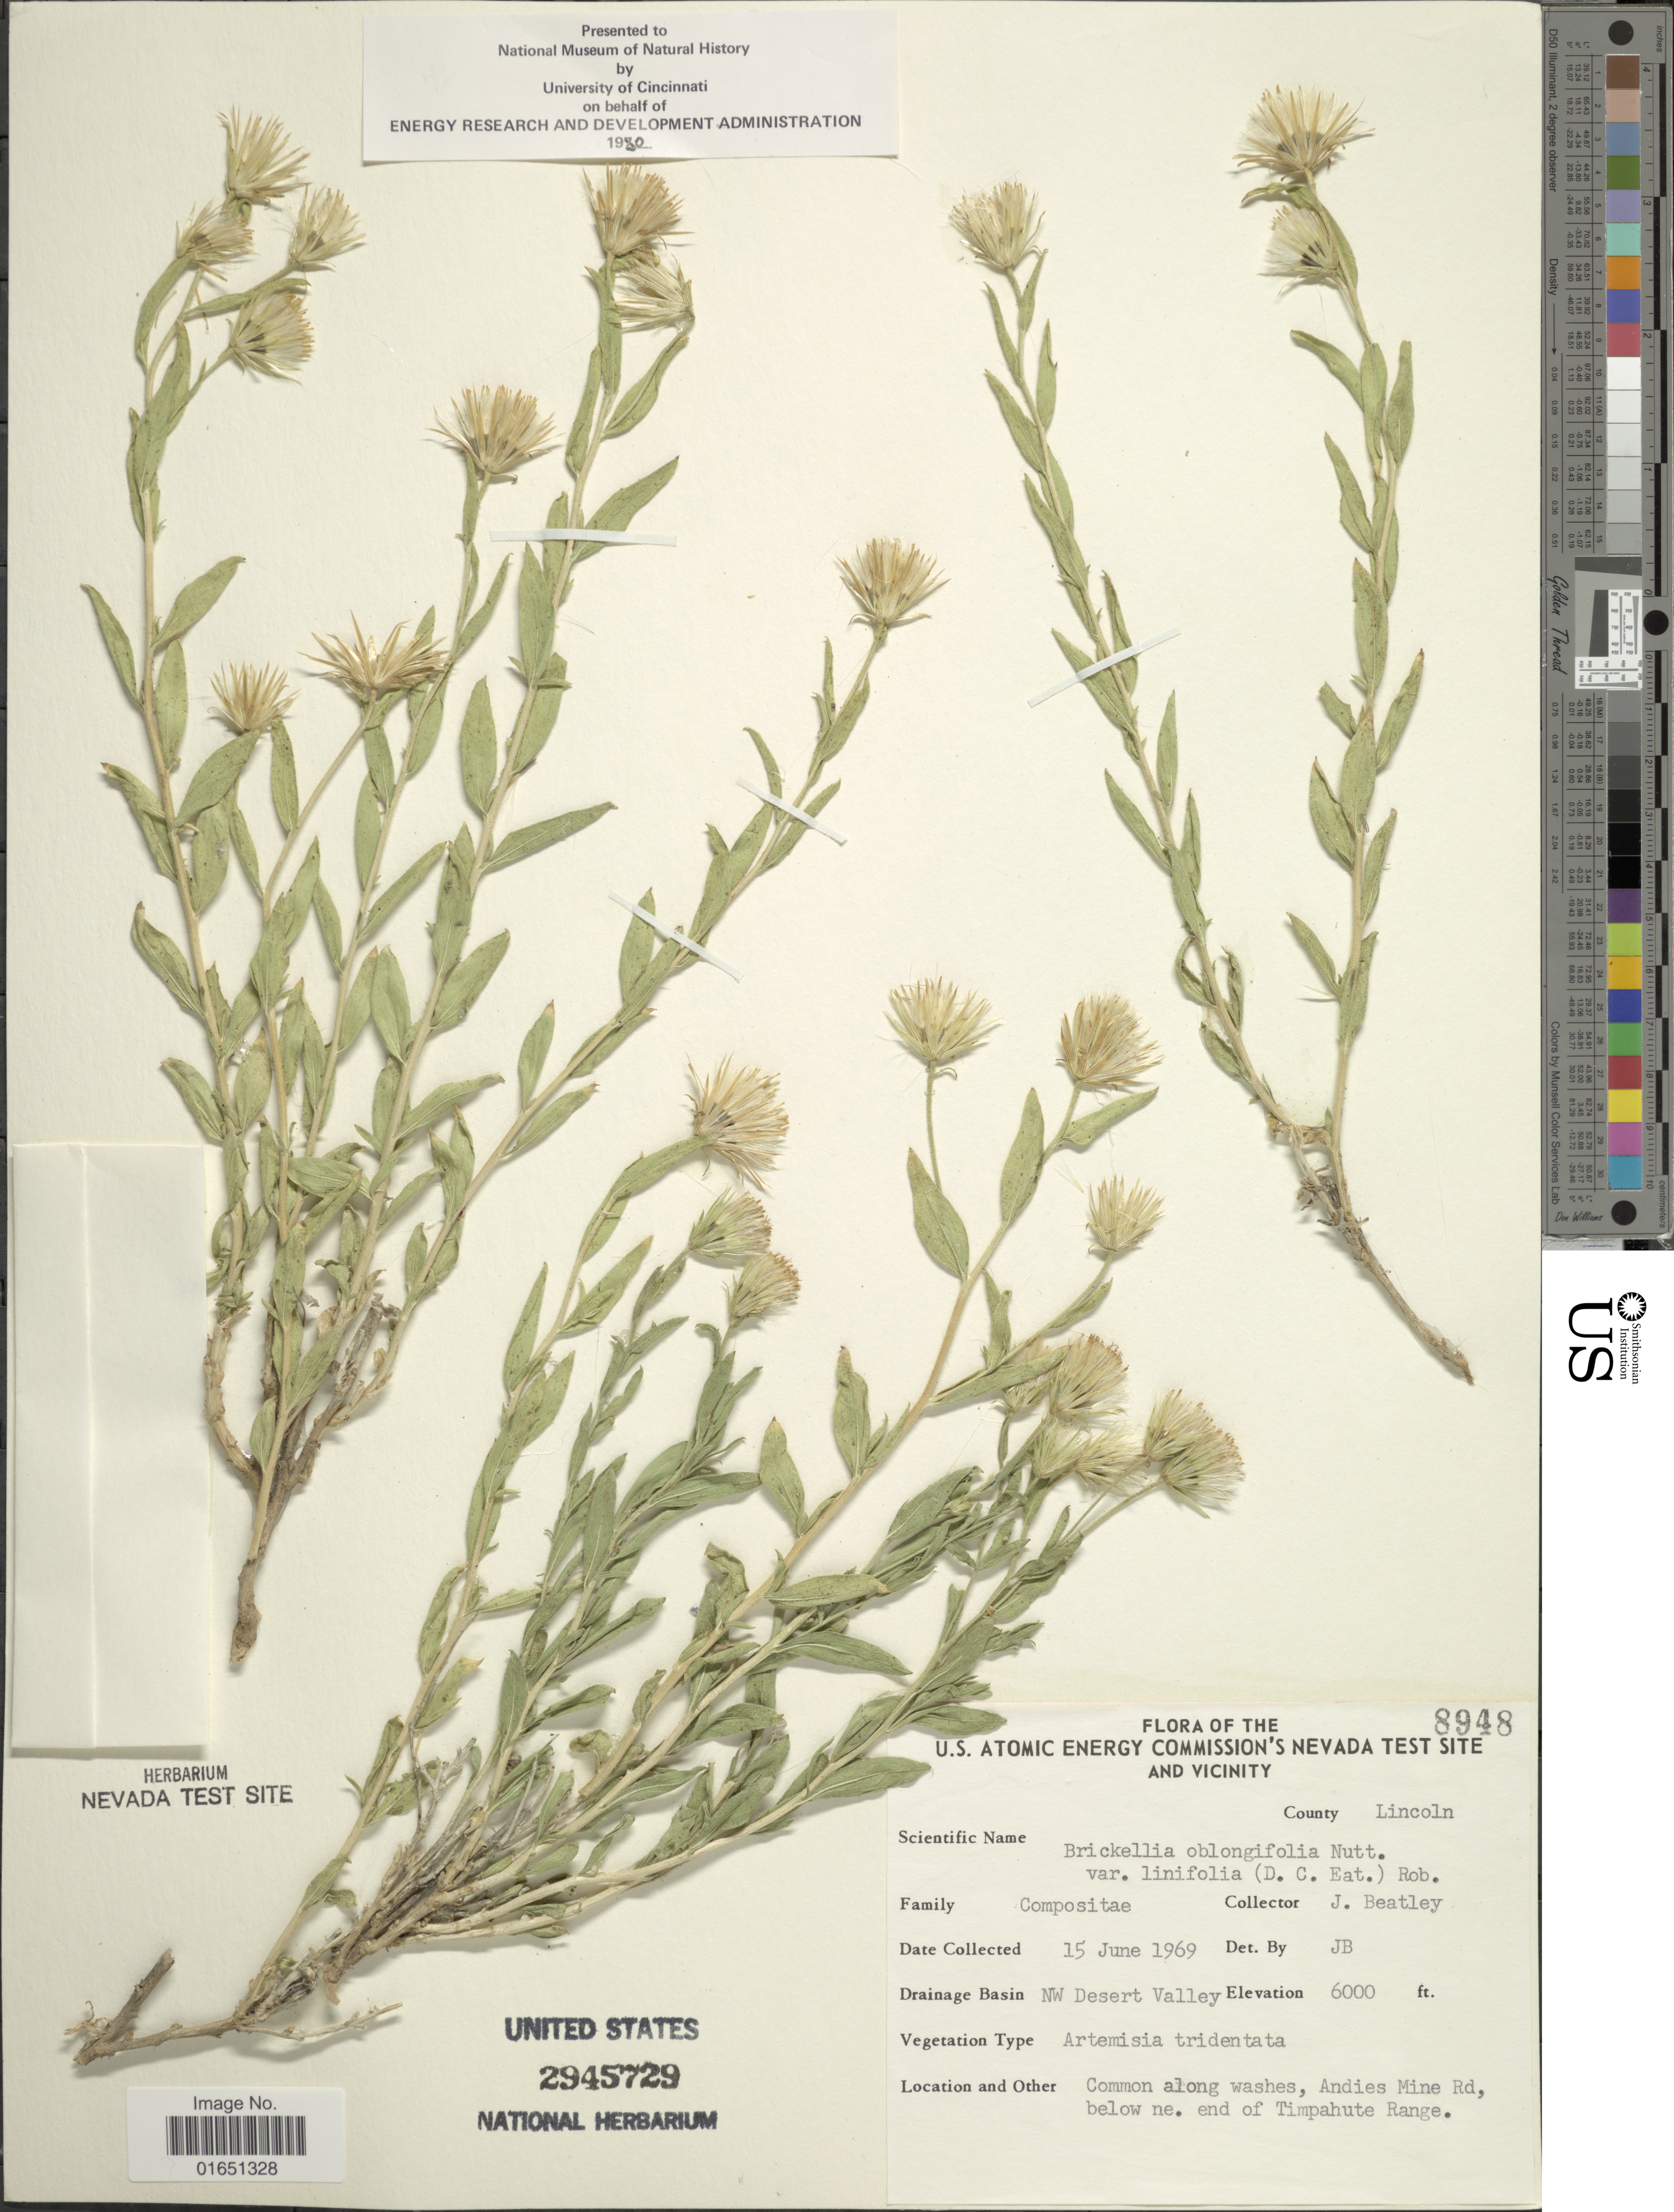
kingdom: Plantae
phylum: Tracheophyta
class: Magnoliopsida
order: Asterales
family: Asteraceae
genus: Brickellia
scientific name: Brickellia oblongifolia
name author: Nutt.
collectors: J. C. Beatley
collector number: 8948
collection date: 1969-06-15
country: United States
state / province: Nevada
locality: The U.S. Atomic Energy Commission's Nevada Test Site and vicinity, County Lincoln, Drainage Basin NW Desert Valley, Common along washes, Andies Mine Rd, below ne. end of Timpahute Range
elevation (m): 1829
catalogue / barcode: US 2945729